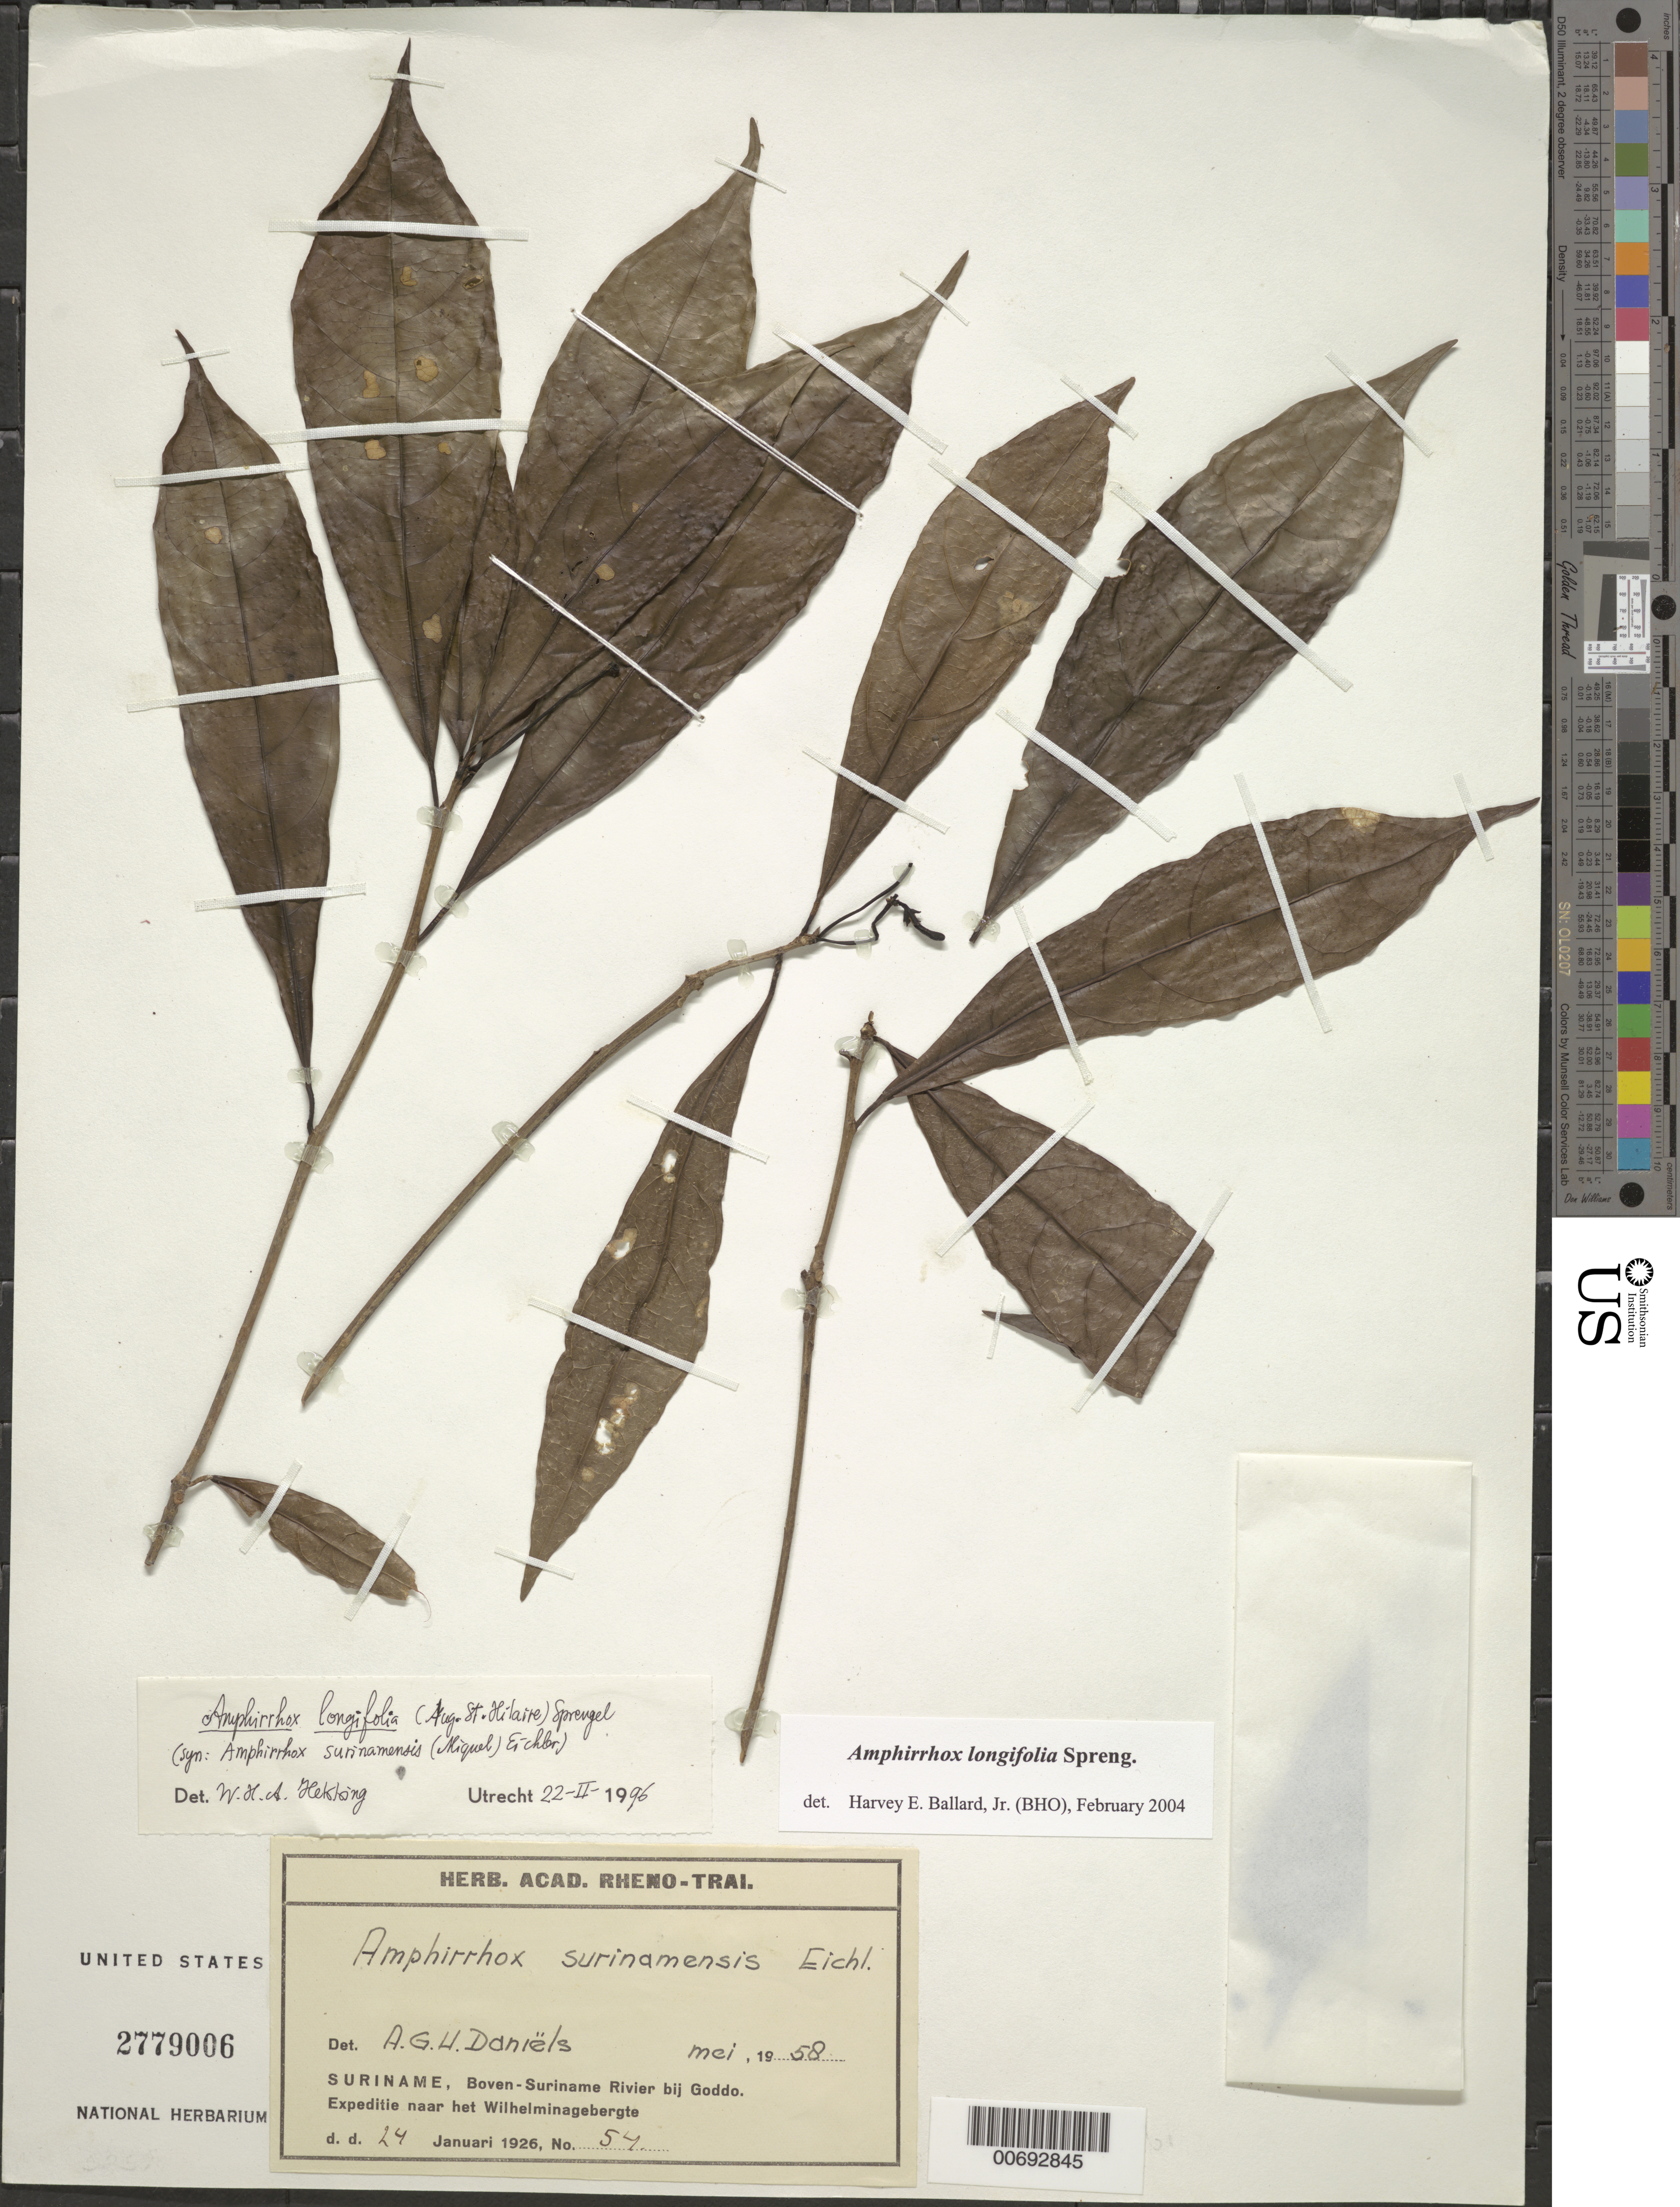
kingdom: Plantae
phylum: Tracheophyta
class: Magnoliopsida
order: Malpighiales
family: Violaceae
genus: Amphirrhox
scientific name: Amphirrhox longifolia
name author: (A. St.-Hil.) Spreng.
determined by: Ballard, Harvey E.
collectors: G. Stahel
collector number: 54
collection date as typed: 24-Jan-26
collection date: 1926-01-24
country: Suriname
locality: SURINAME R., above, at Goddo, Expeditie to Wilhelminagebergte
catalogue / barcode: US 2779006